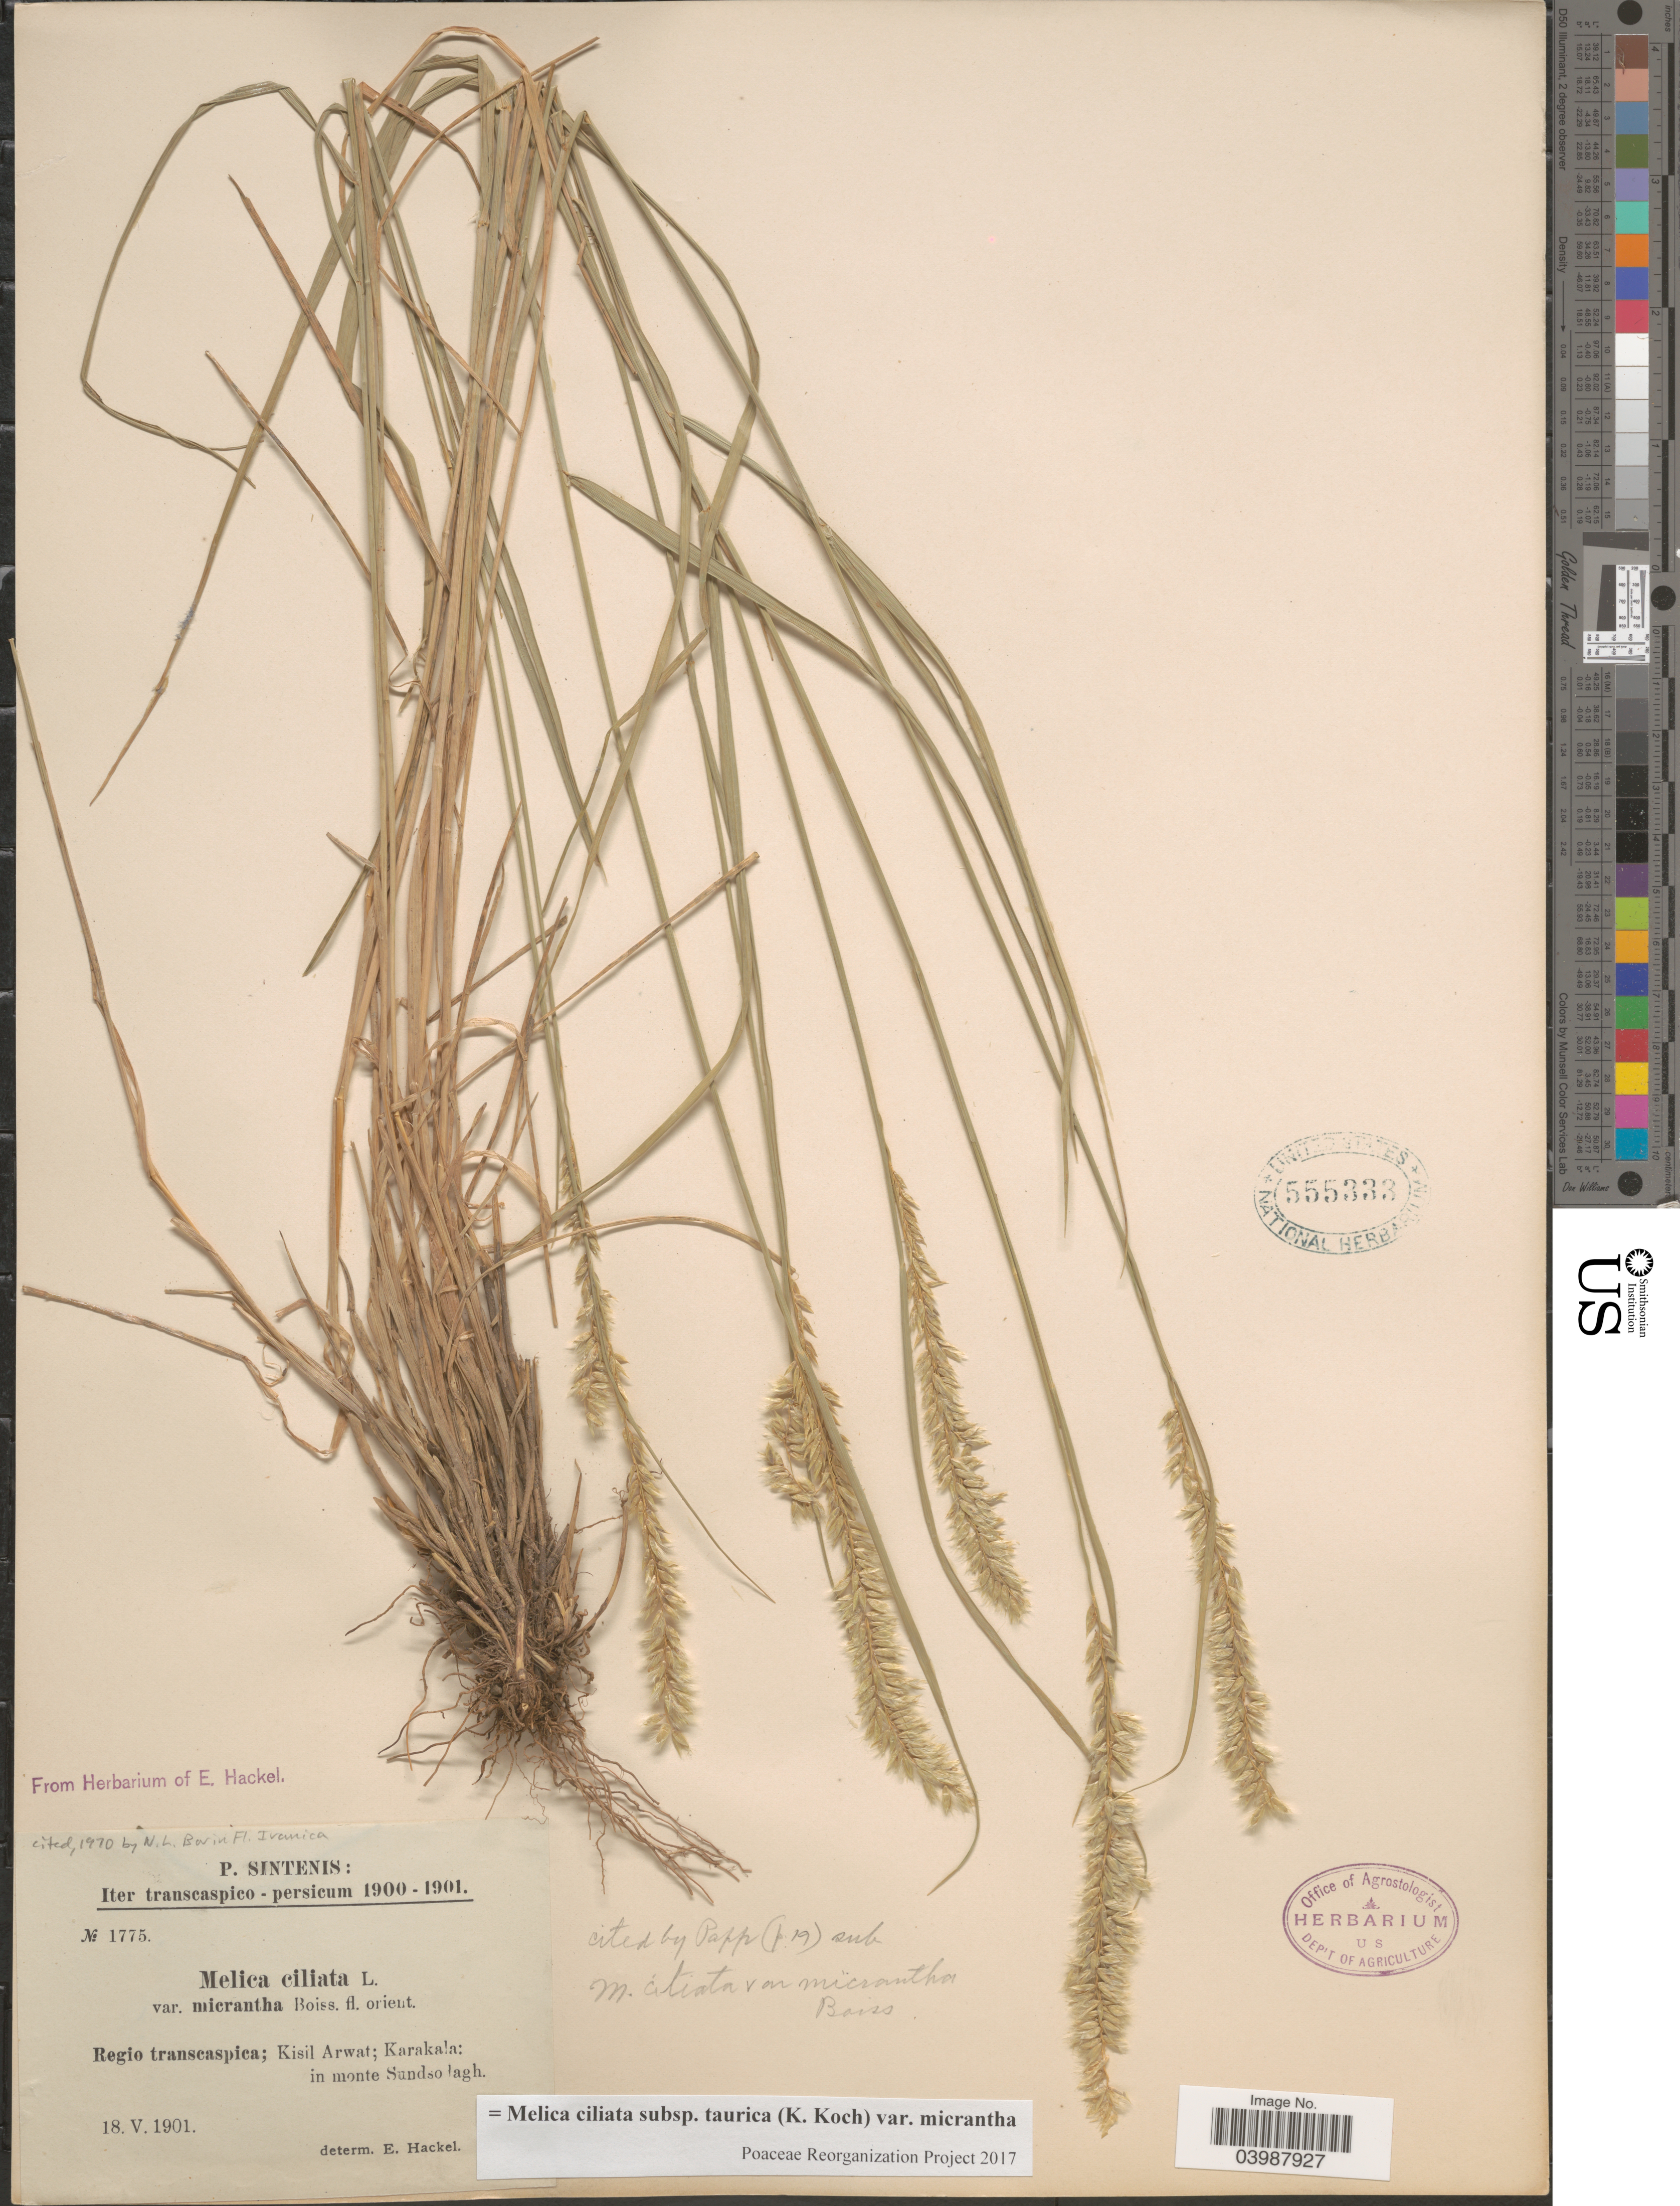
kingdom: Plantae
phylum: Tracheophyta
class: Liliopsida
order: Poales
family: Poaceae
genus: Melica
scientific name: Melica ciliata subsp. taurica var. micrantha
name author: (K. Koch)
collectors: P. Sintenis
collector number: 1775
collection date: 1901-05-18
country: Turkmenistan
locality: Regio transcaspica; Kisil Arwat; Karakala: in monte Sundsodagh.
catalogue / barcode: US 555333